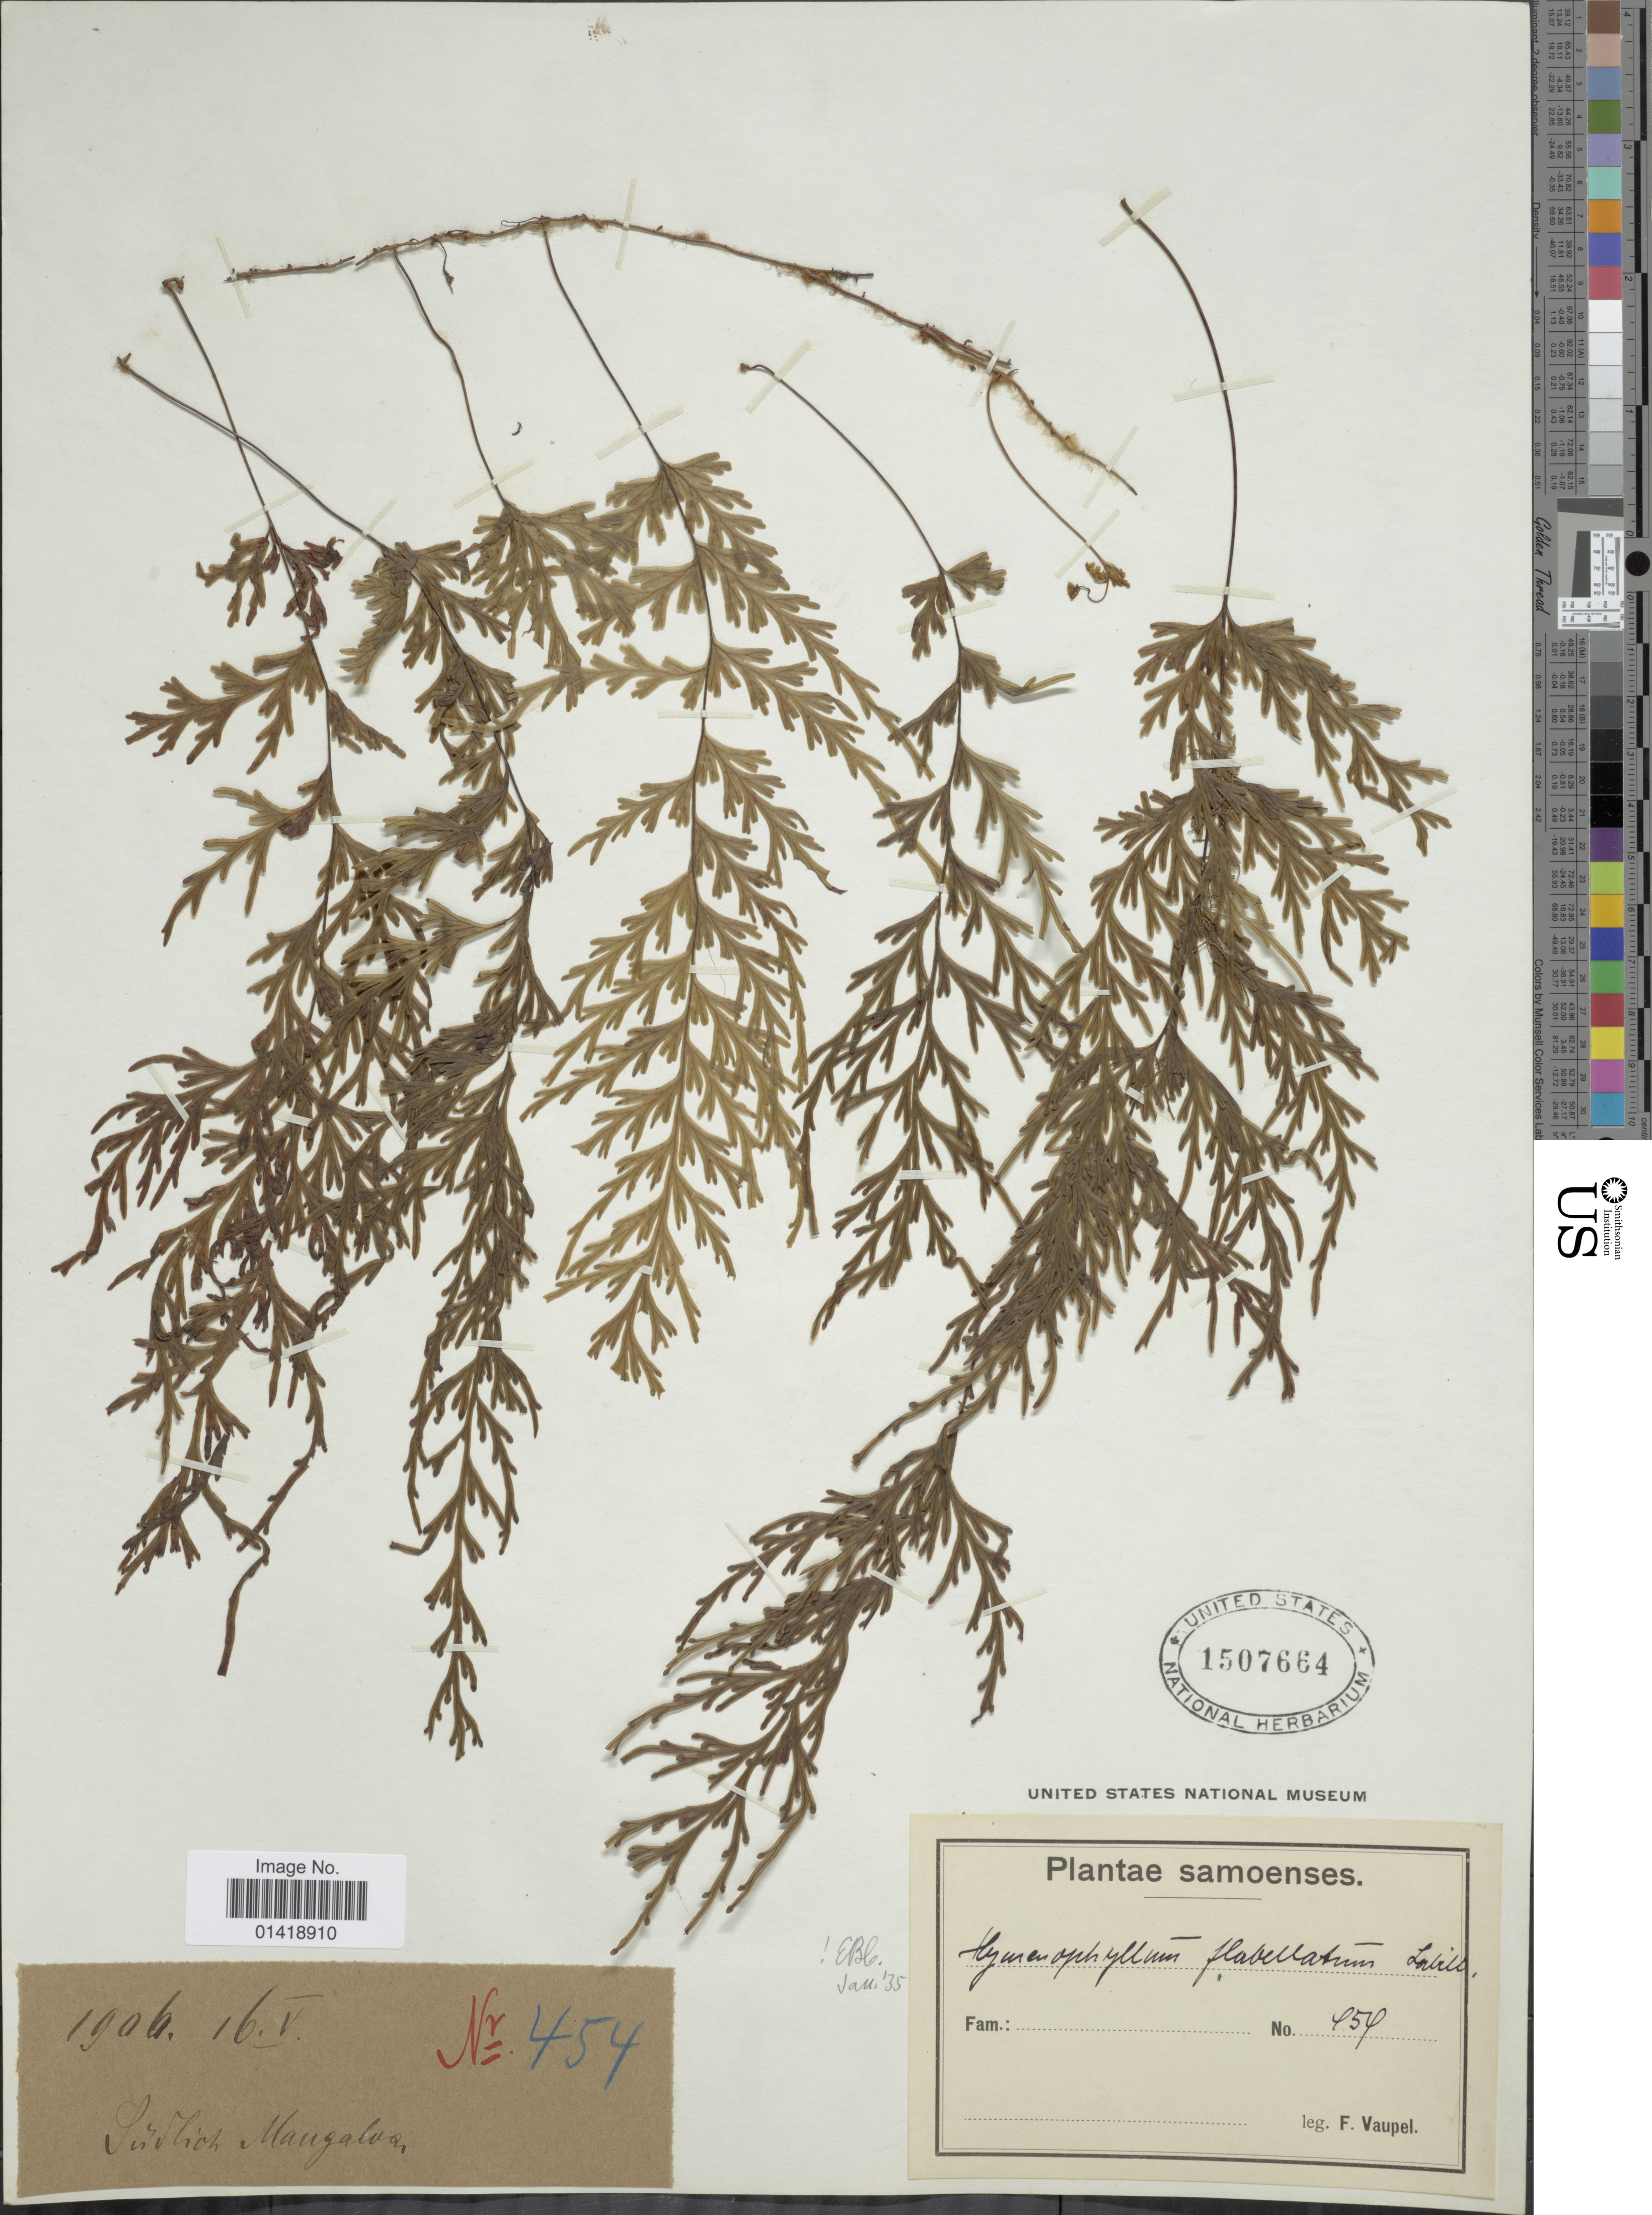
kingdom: Plantae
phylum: Tracheophyta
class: Polypodiopsida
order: Hymenophyllales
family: Hymenophyllaceae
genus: Hymenophyllum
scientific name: Hymenophyllum flabellatum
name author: Labill.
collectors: F. Vaupel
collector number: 454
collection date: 1906-05-16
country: Samoa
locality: Samoenses, Suidvich Mangalva [interpreted]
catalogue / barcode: US 1507664